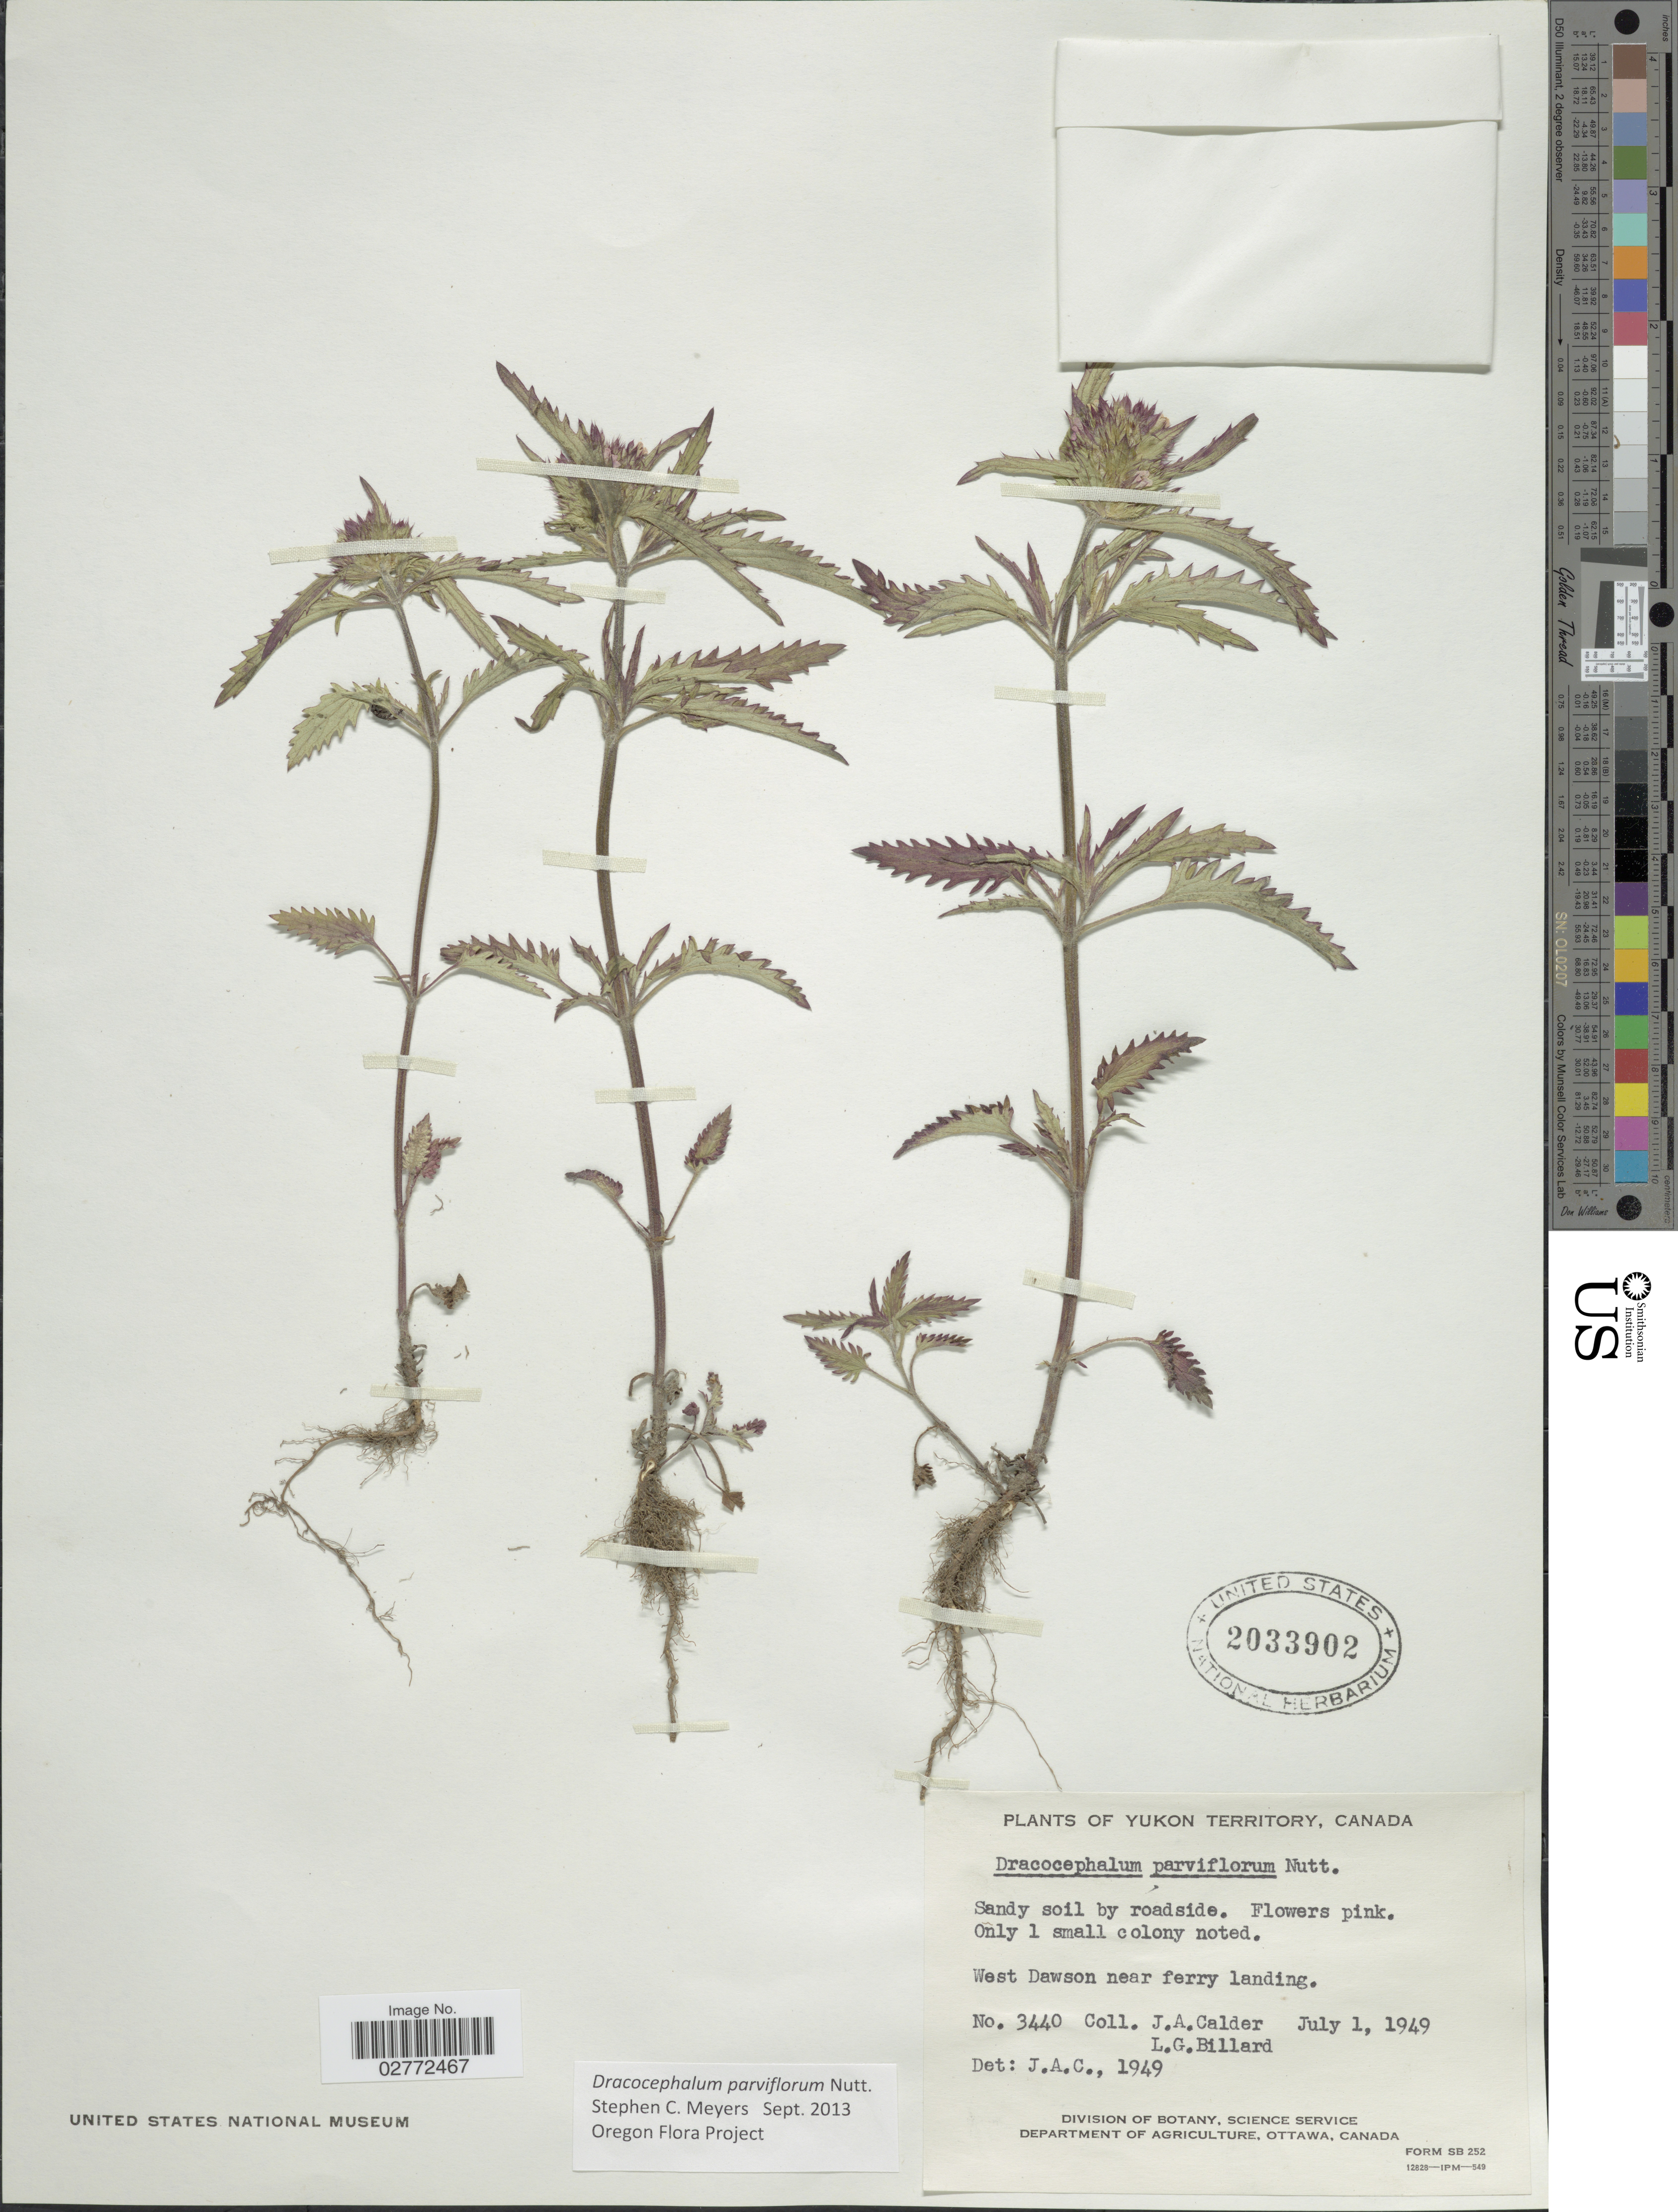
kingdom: Plantae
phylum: Tracheophyta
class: Magnoliopsida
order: Lamiales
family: Lamiaceae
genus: Dracocephalum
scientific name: Dracocephalum parviflorum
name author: Nutt.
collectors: J. A. Calder & L. Billard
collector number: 3440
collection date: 1949-07-01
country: Canada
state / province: Yukon Territory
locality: West Dawson near ferry landing.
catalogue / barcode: US 2033902